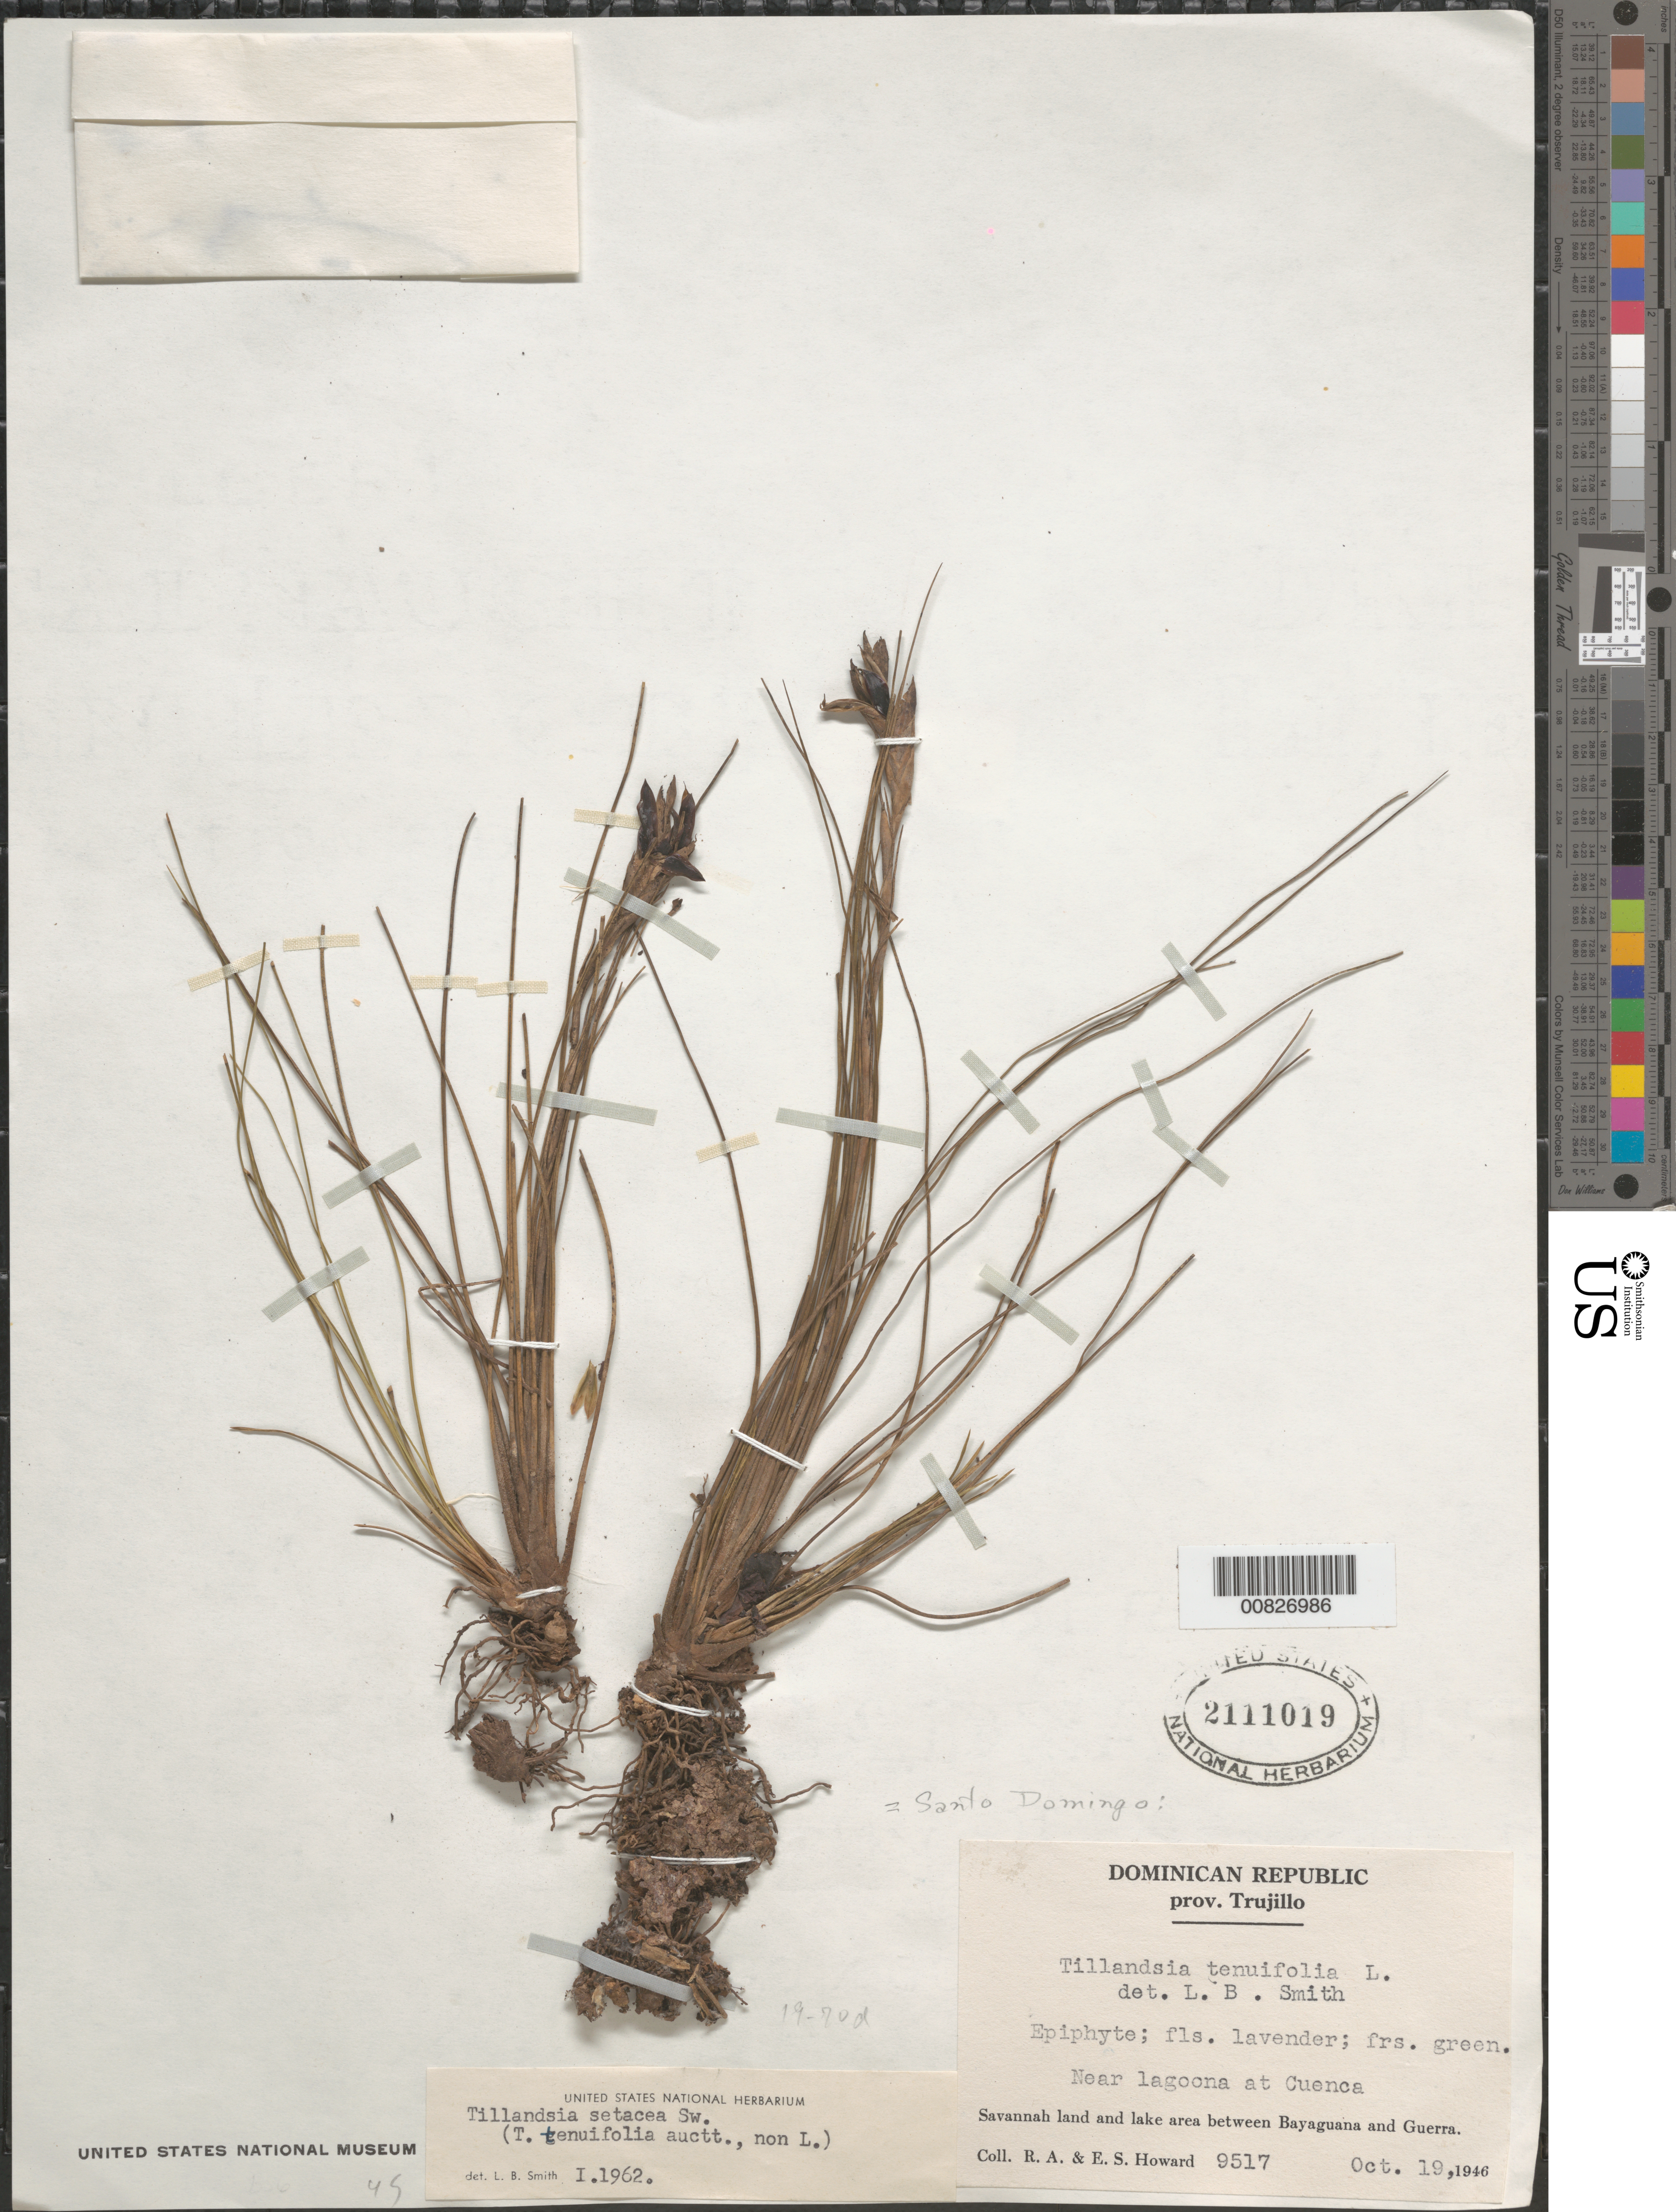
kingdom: Plantae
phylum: Tracheophyta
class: Liliopsida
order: Poales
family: Bromeliaceae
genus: Tillandsia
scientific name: Tillandsia setacea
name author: Sw.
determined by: Smith, Lyman B., (US), NMNH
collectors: R. A. Howard & E. S. Howard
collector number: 9517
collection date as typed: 19 Oct 1946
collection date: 1946-10-19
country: Dominican Republic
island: Hispaniola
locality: Near Lagoona at Cuenca. Savannah land and lake area between Bayaguana and Guerra. Prov. Trujillo.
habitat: Savannah land and lake area.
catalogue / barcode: US 2111019